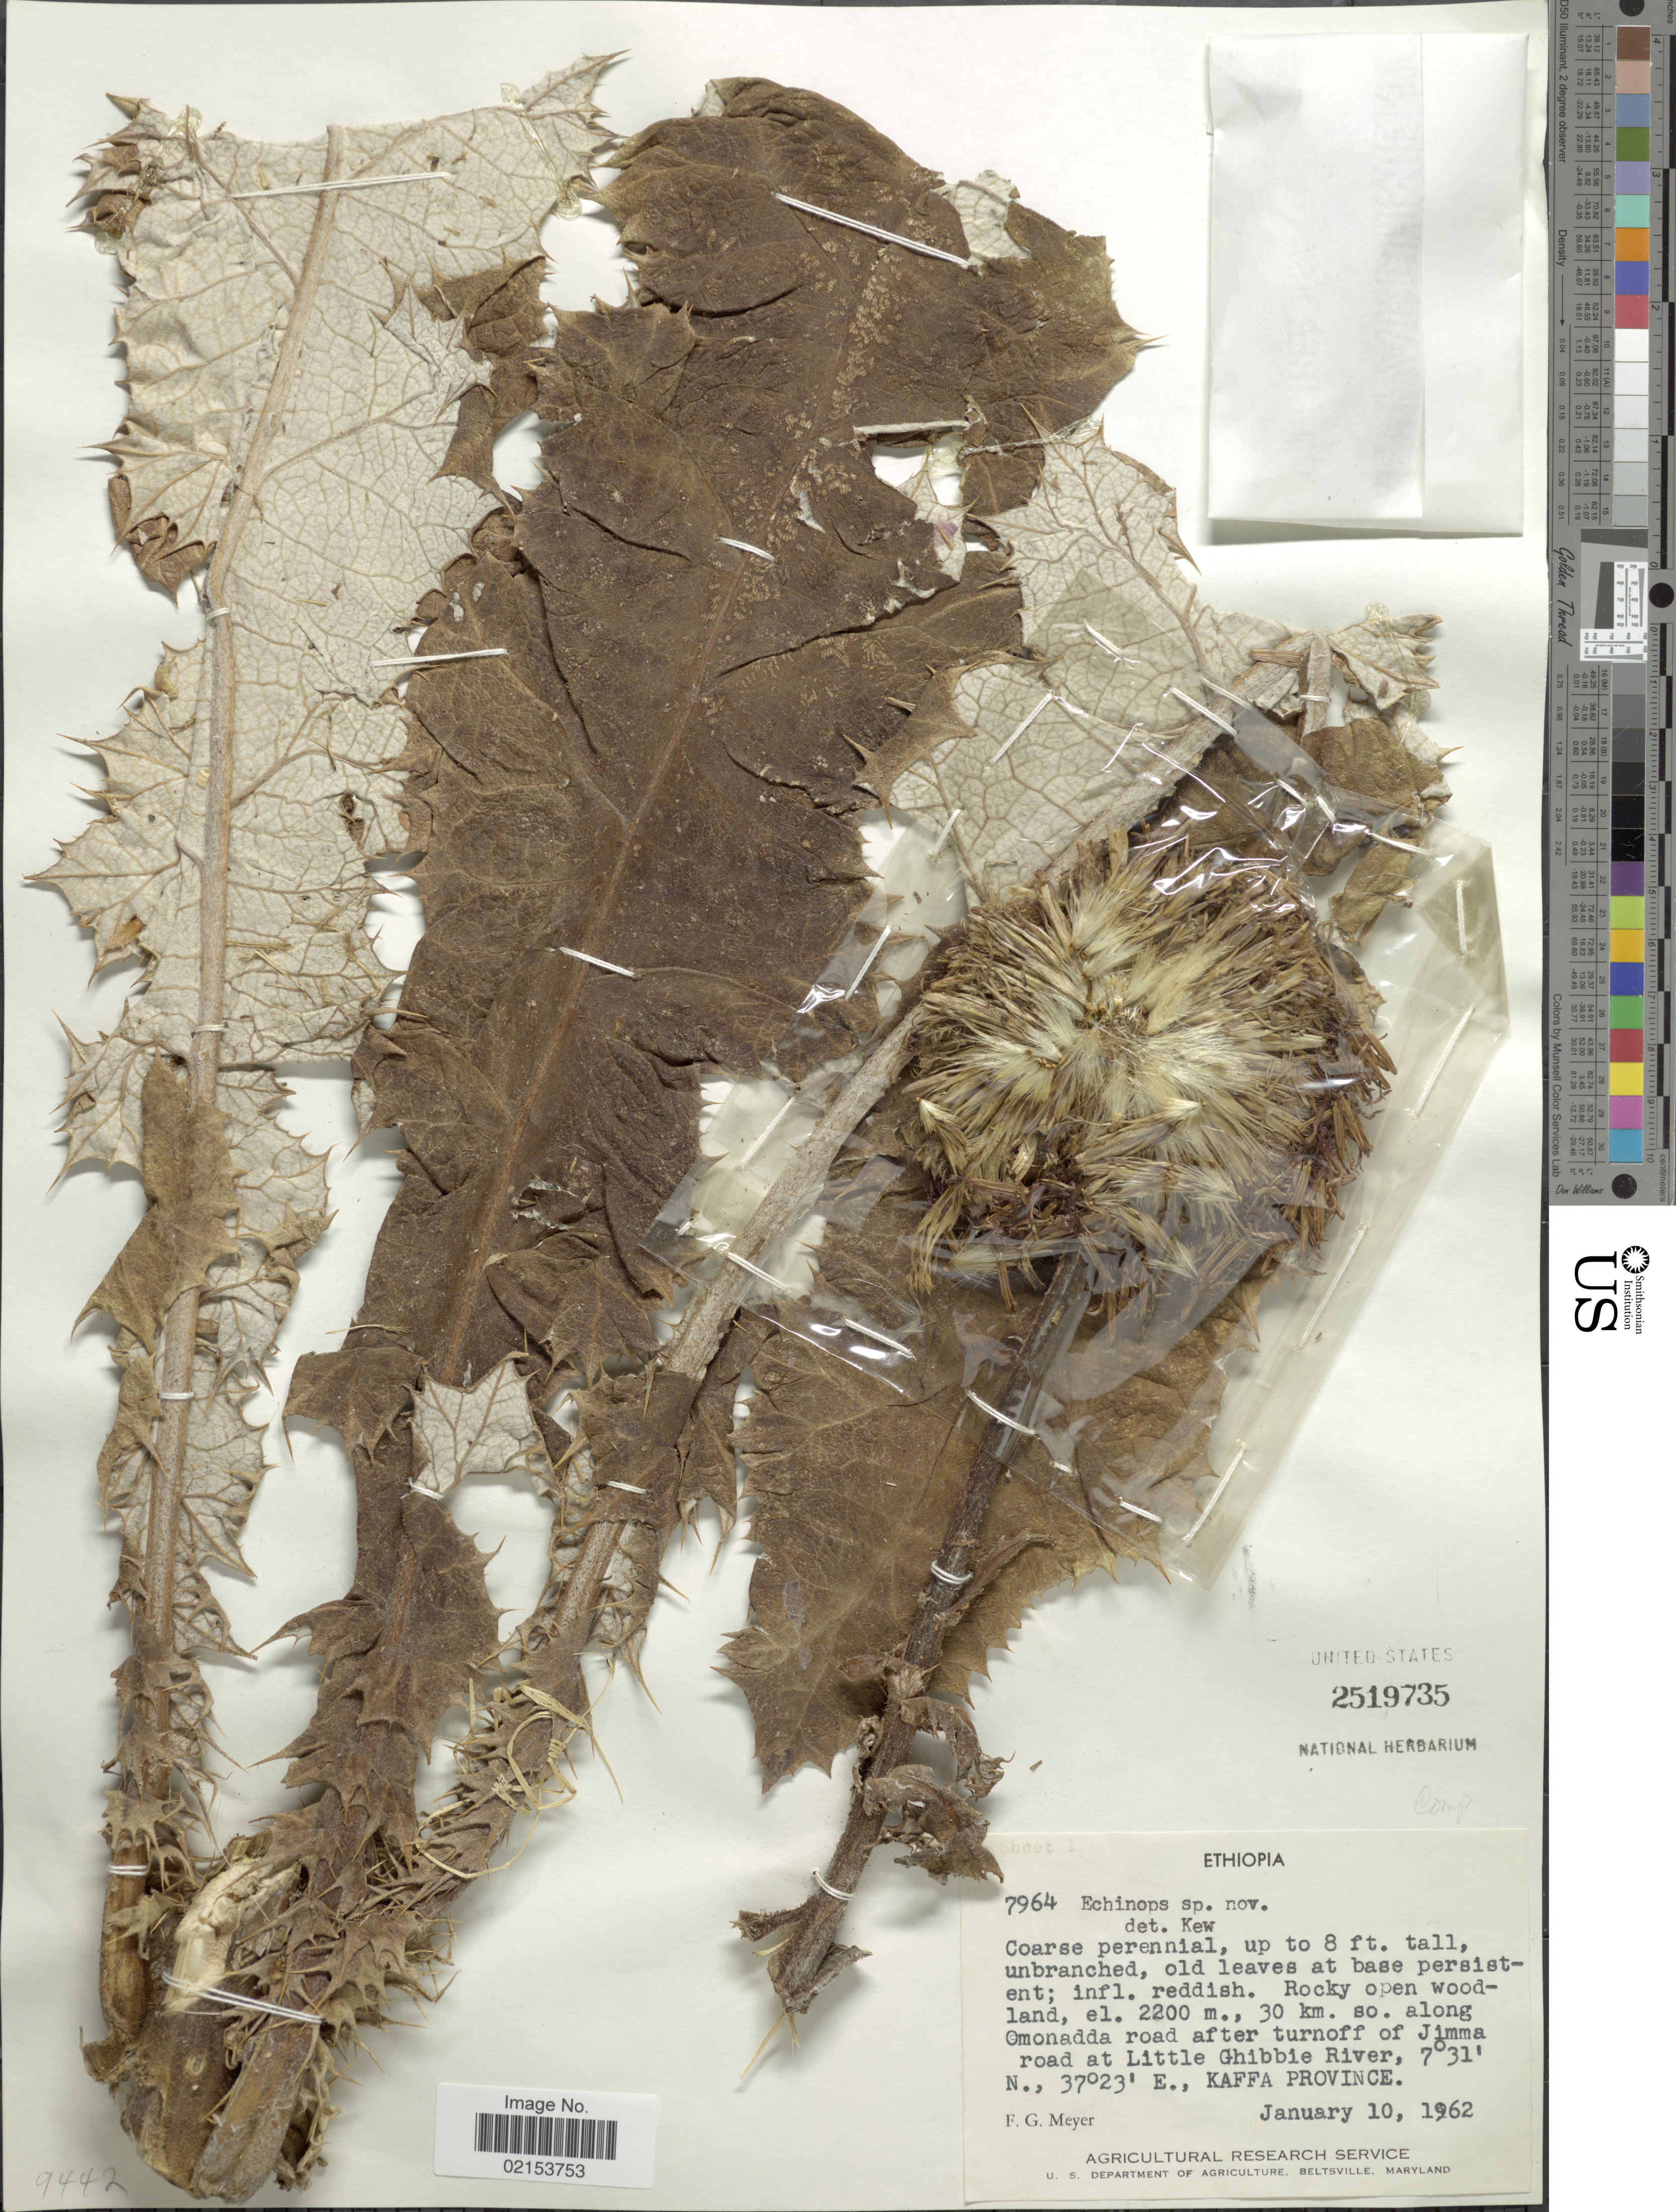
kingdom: Plantae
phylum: Tracheophyta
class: Magnoliopsida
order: Asterales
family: Asteraceae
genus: Echinops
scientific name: Echinops sp.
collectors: F. G. Meyer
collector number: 7964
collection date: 1962-01-10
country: Ethiopia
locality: Along Omanadda road after turnoff of Jimma road at Little Ghibbie River, Kaffa Province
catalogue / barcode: US 2519735